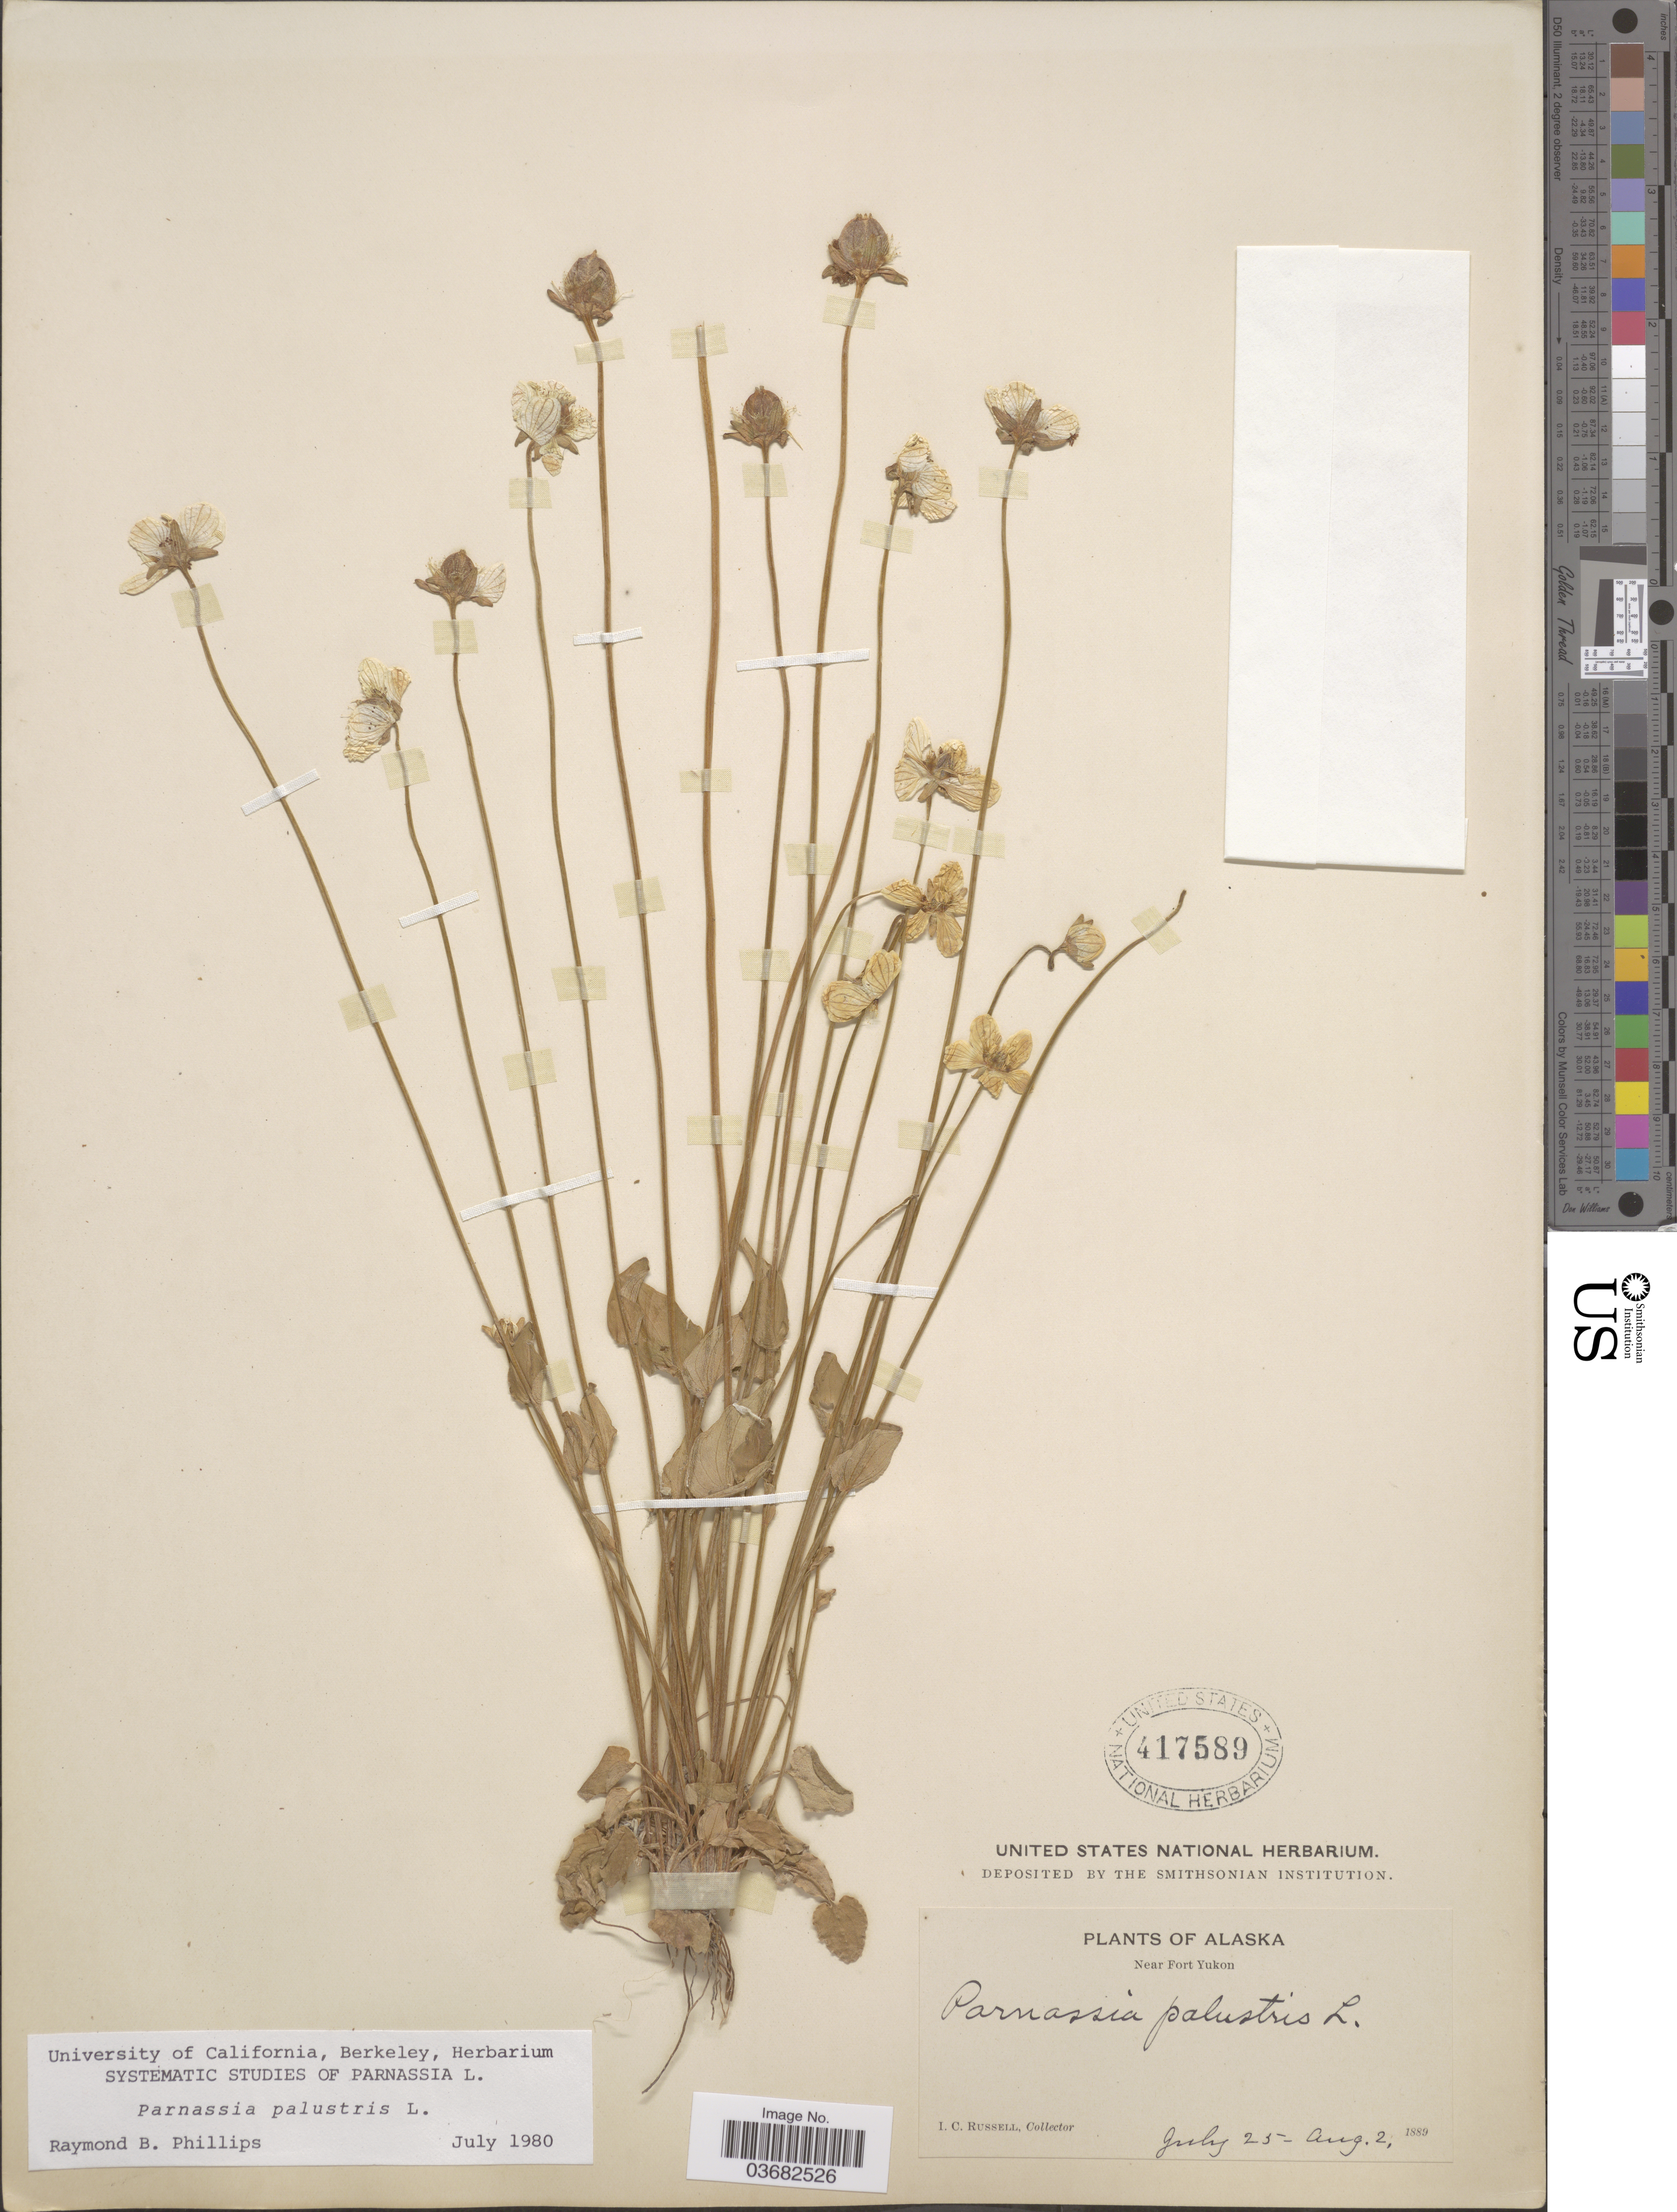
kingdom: Plantae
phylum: Tracheophyta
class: Magnoliopsida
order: Celastrales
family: Parnassiaceae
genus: Parnassia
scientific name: Parnassia palustris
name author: L.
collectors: I. C. Russell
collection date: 1889-07-25/1889-08-02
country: United States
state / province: Alaska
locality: Near Fort Yukon.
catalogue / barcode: US 417589